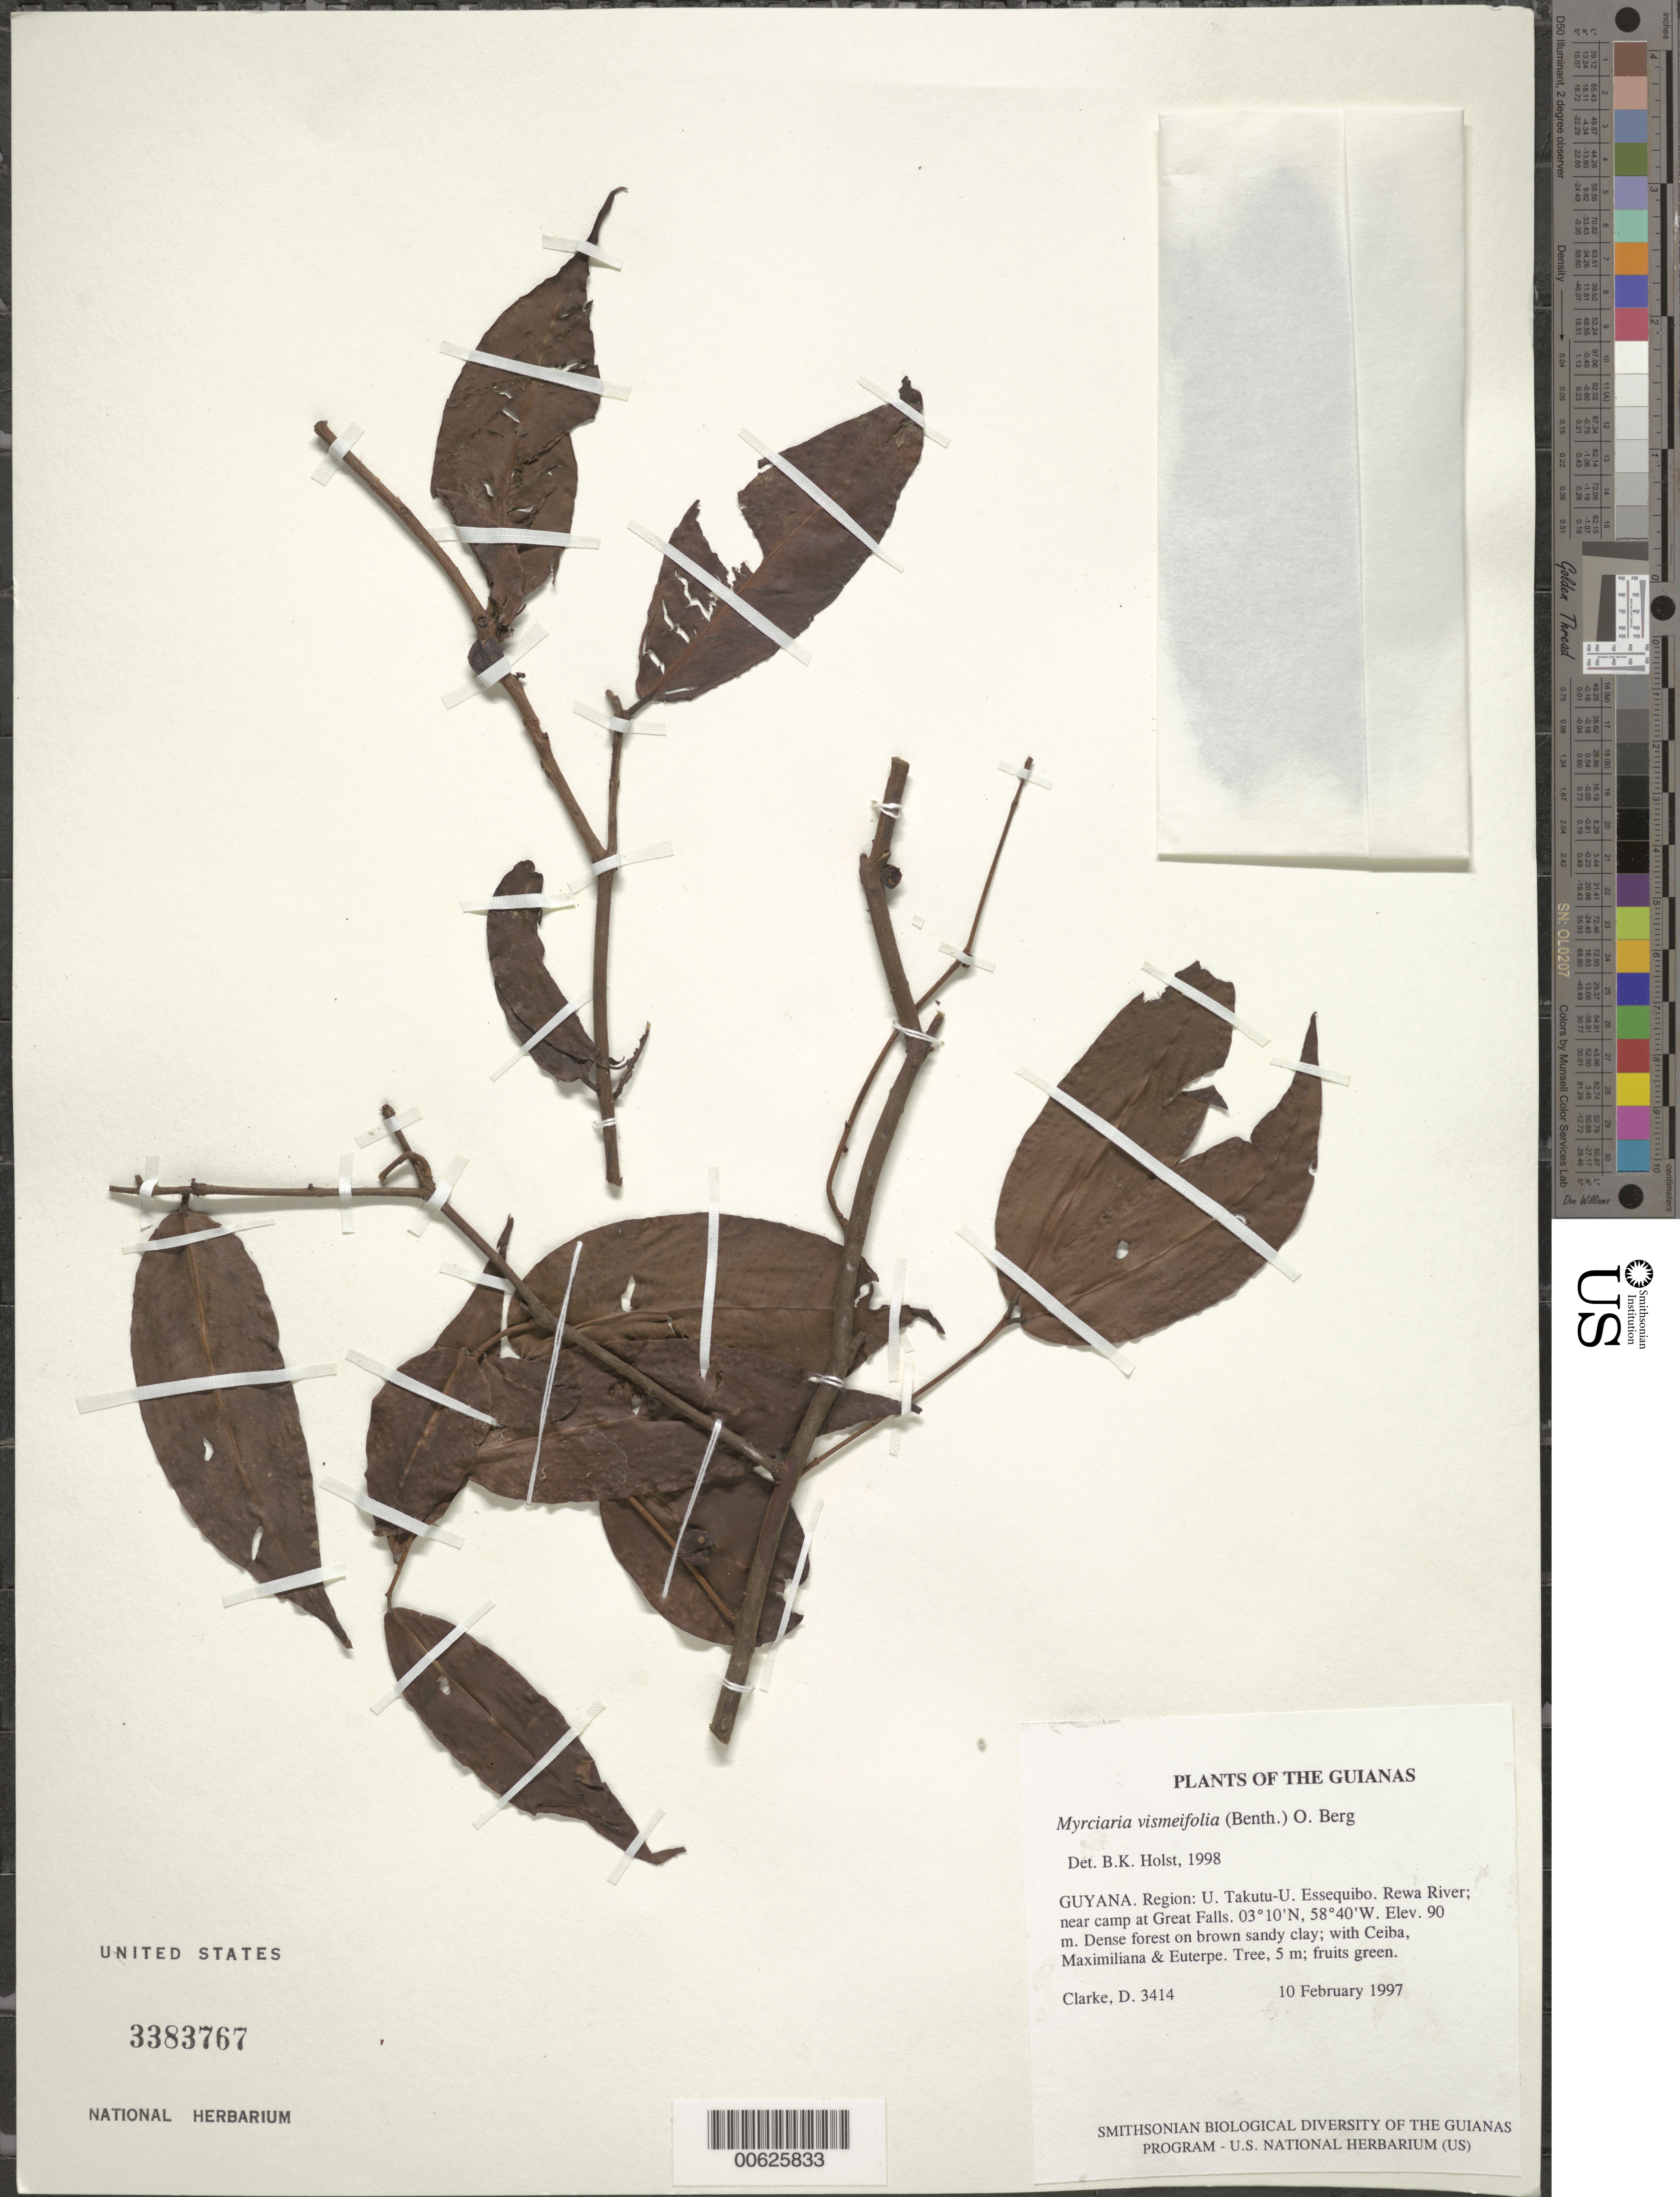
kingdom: Plantae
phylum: Tracheophyta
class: Magnoliopsida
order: Myrtales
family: Myrtaceae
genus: Myrciaria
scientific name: Myrciaria vismiifolia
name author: (Benth.) O. Berg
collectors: D. Clarke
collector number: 3414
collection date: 1997-02-10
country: Guyana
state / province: U. Takutu-U. Essequibo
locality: Region: U. Takutu-U. Essequibo, Rewa River; near camp at Great Falls, The Guianas.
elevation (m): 90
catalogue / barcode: US 3383767